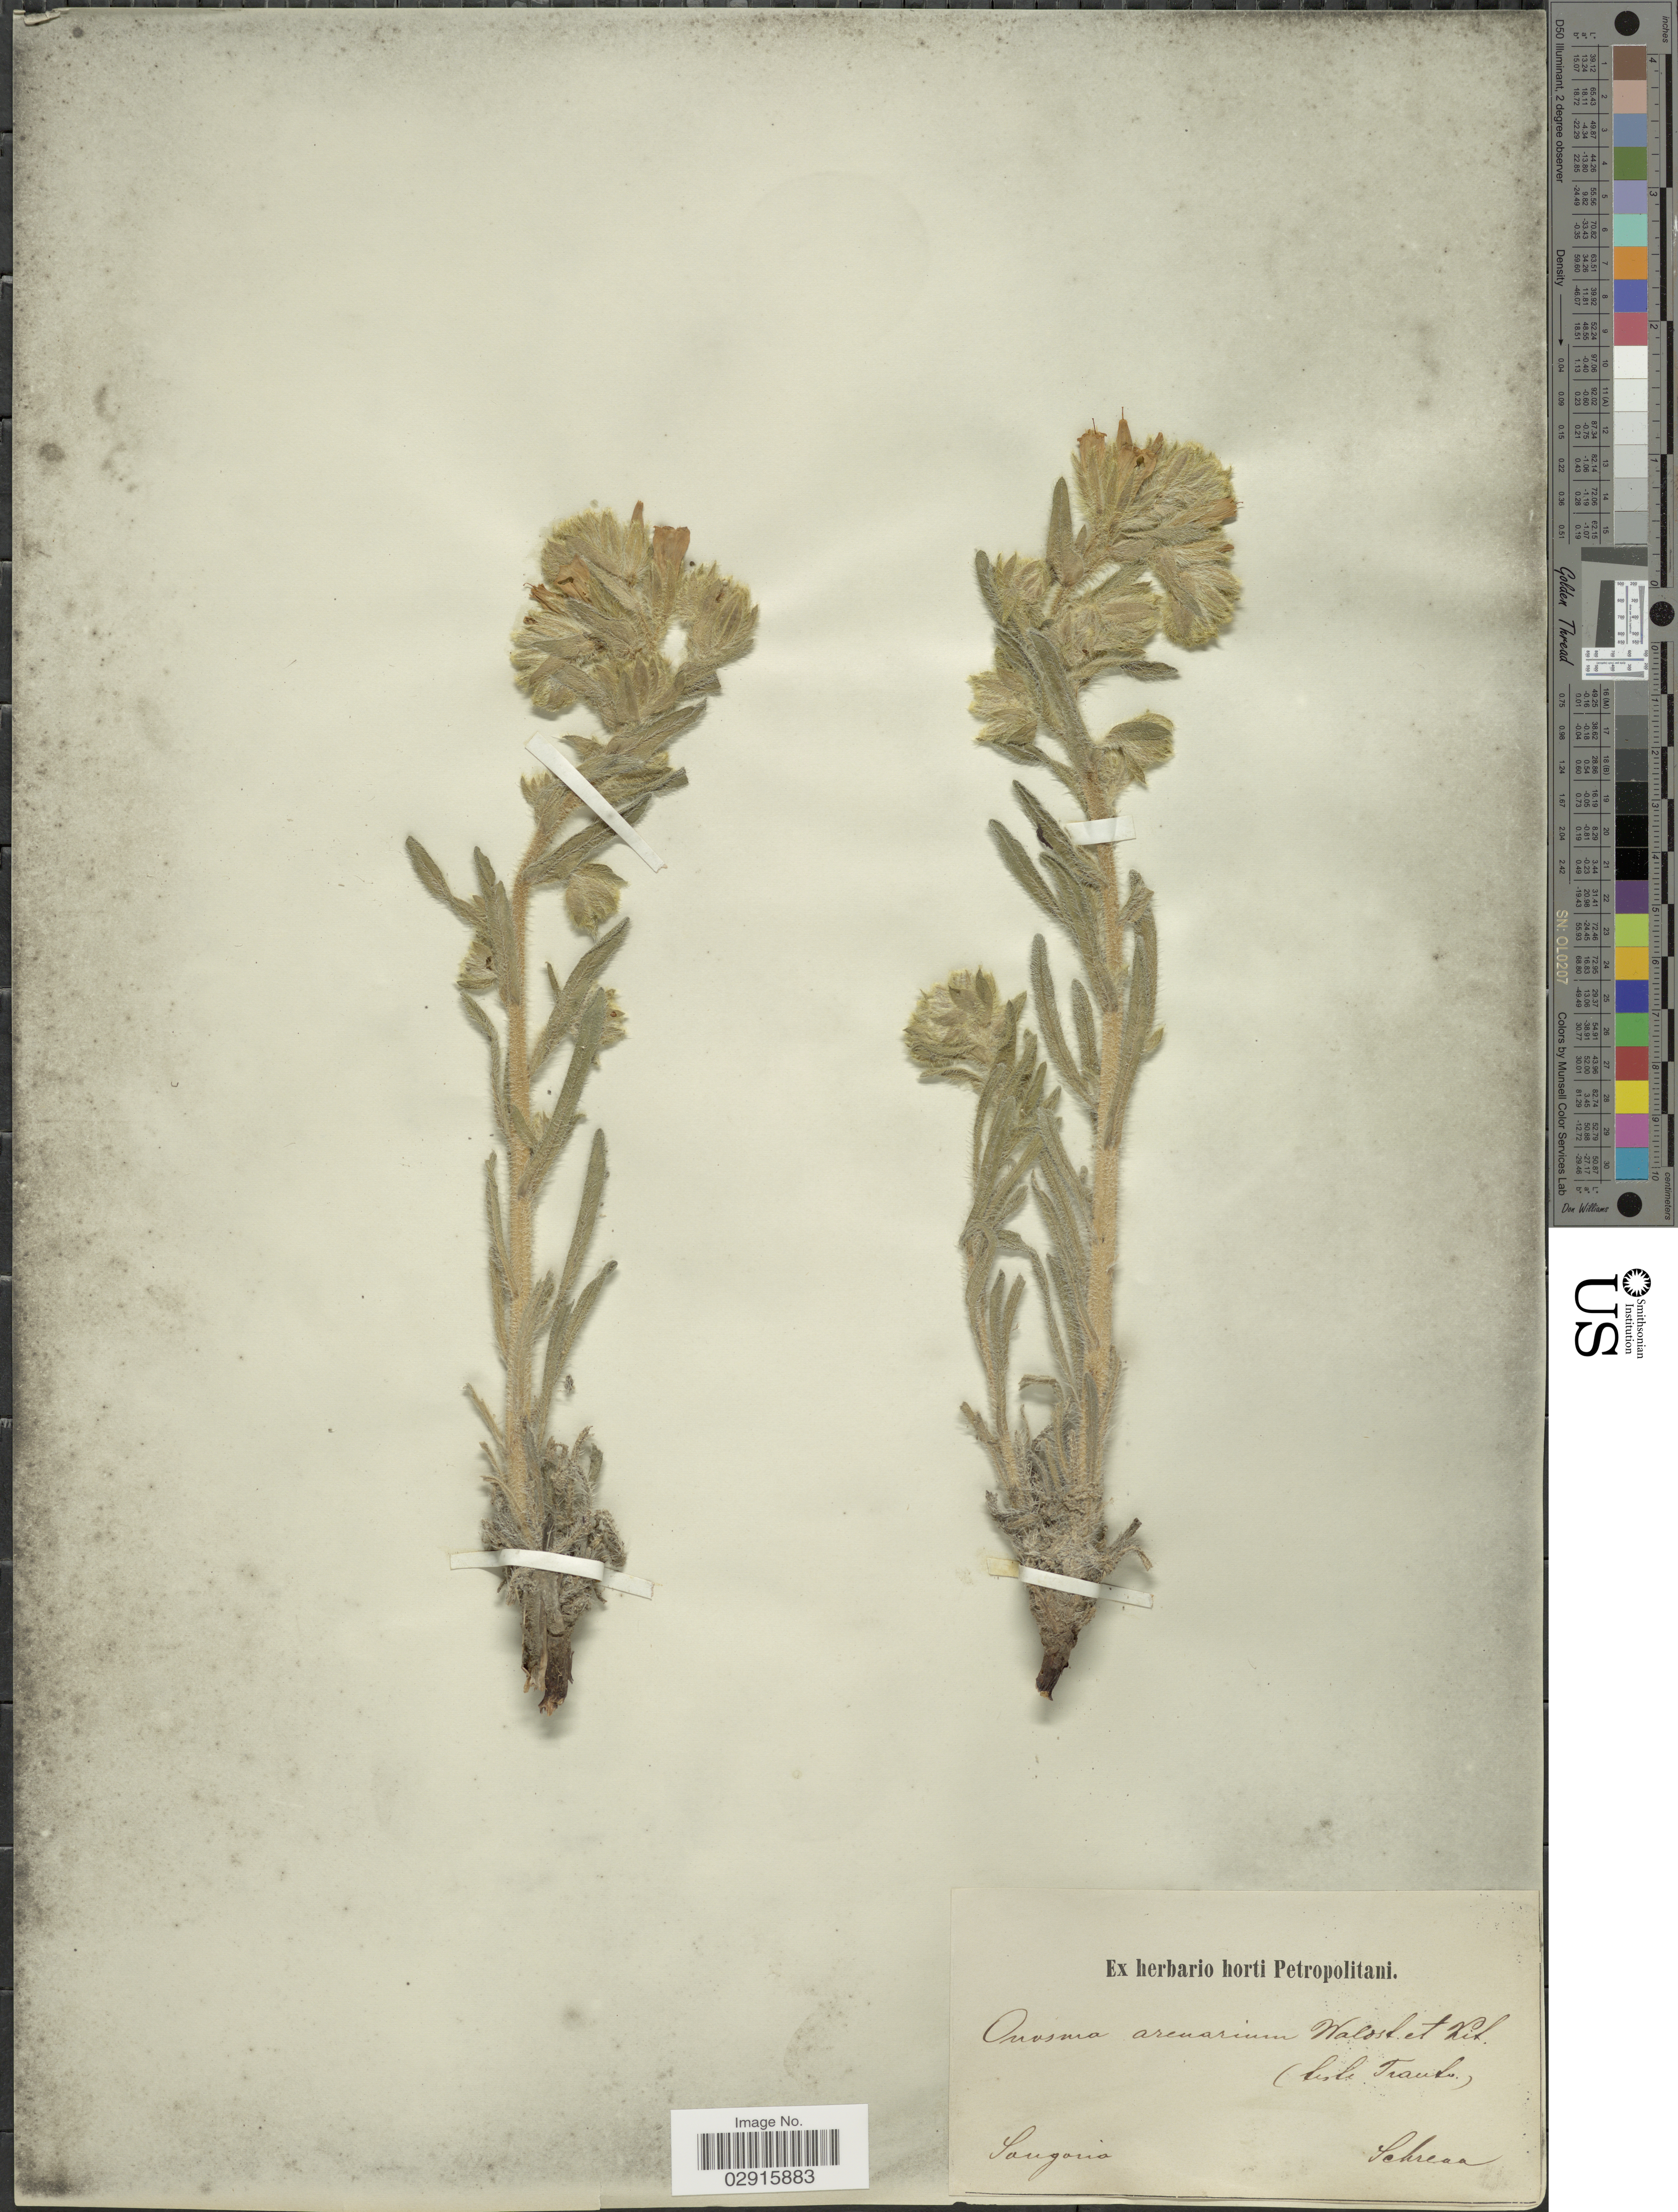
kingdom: Plantae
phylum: Tracheophyta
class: Magnoliopsida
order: Boraginales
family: Boraginaceae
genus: Onosma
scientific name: Onosma arenaria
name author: Waldst. & Kit.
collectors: A.G. Schrenk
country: Kazakhstan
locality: Songoria.